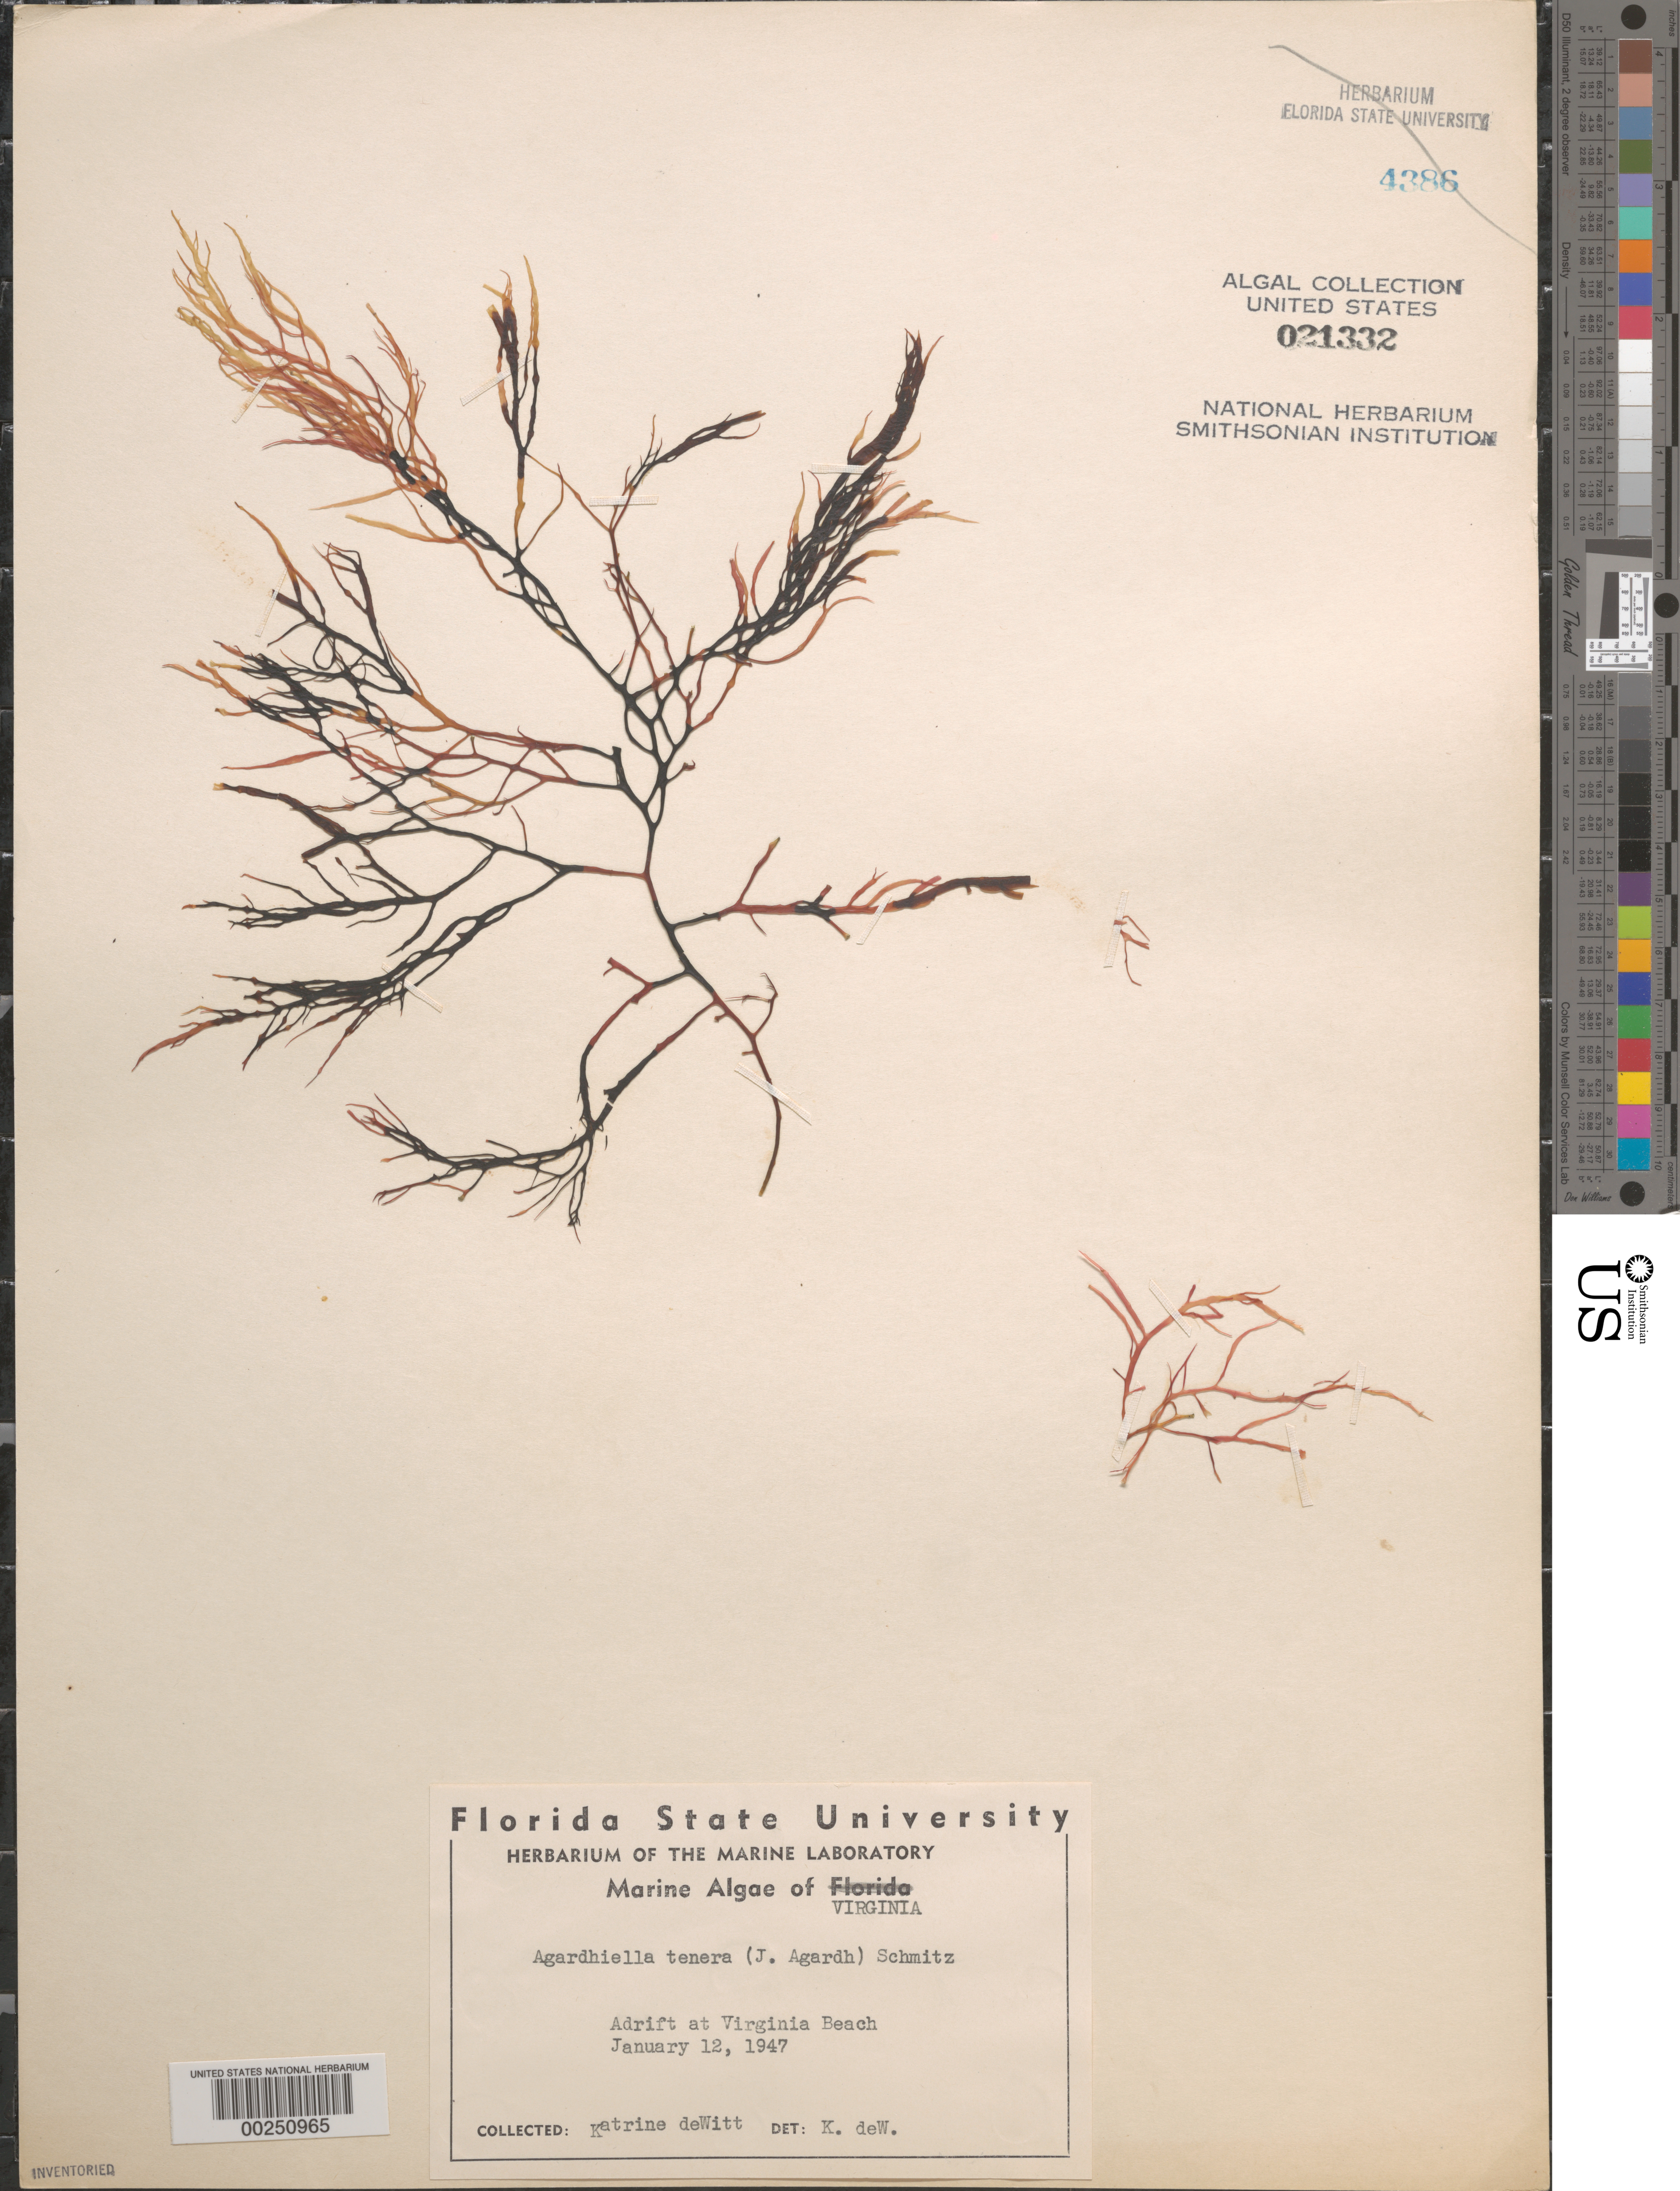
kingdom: Plantae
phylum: Rhodophyta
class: Florideophyceae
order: Gigartinales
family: Solieriaceae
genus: Agardhiella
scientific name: Agardhiella tenera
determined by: deWitt, K.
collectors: K. deWitt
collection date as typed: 12 Jan 1947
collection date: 1947-01-12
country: United States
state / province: Virginia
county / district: City of Virginia Beach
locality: Virginia Beach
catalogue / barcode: US 21332